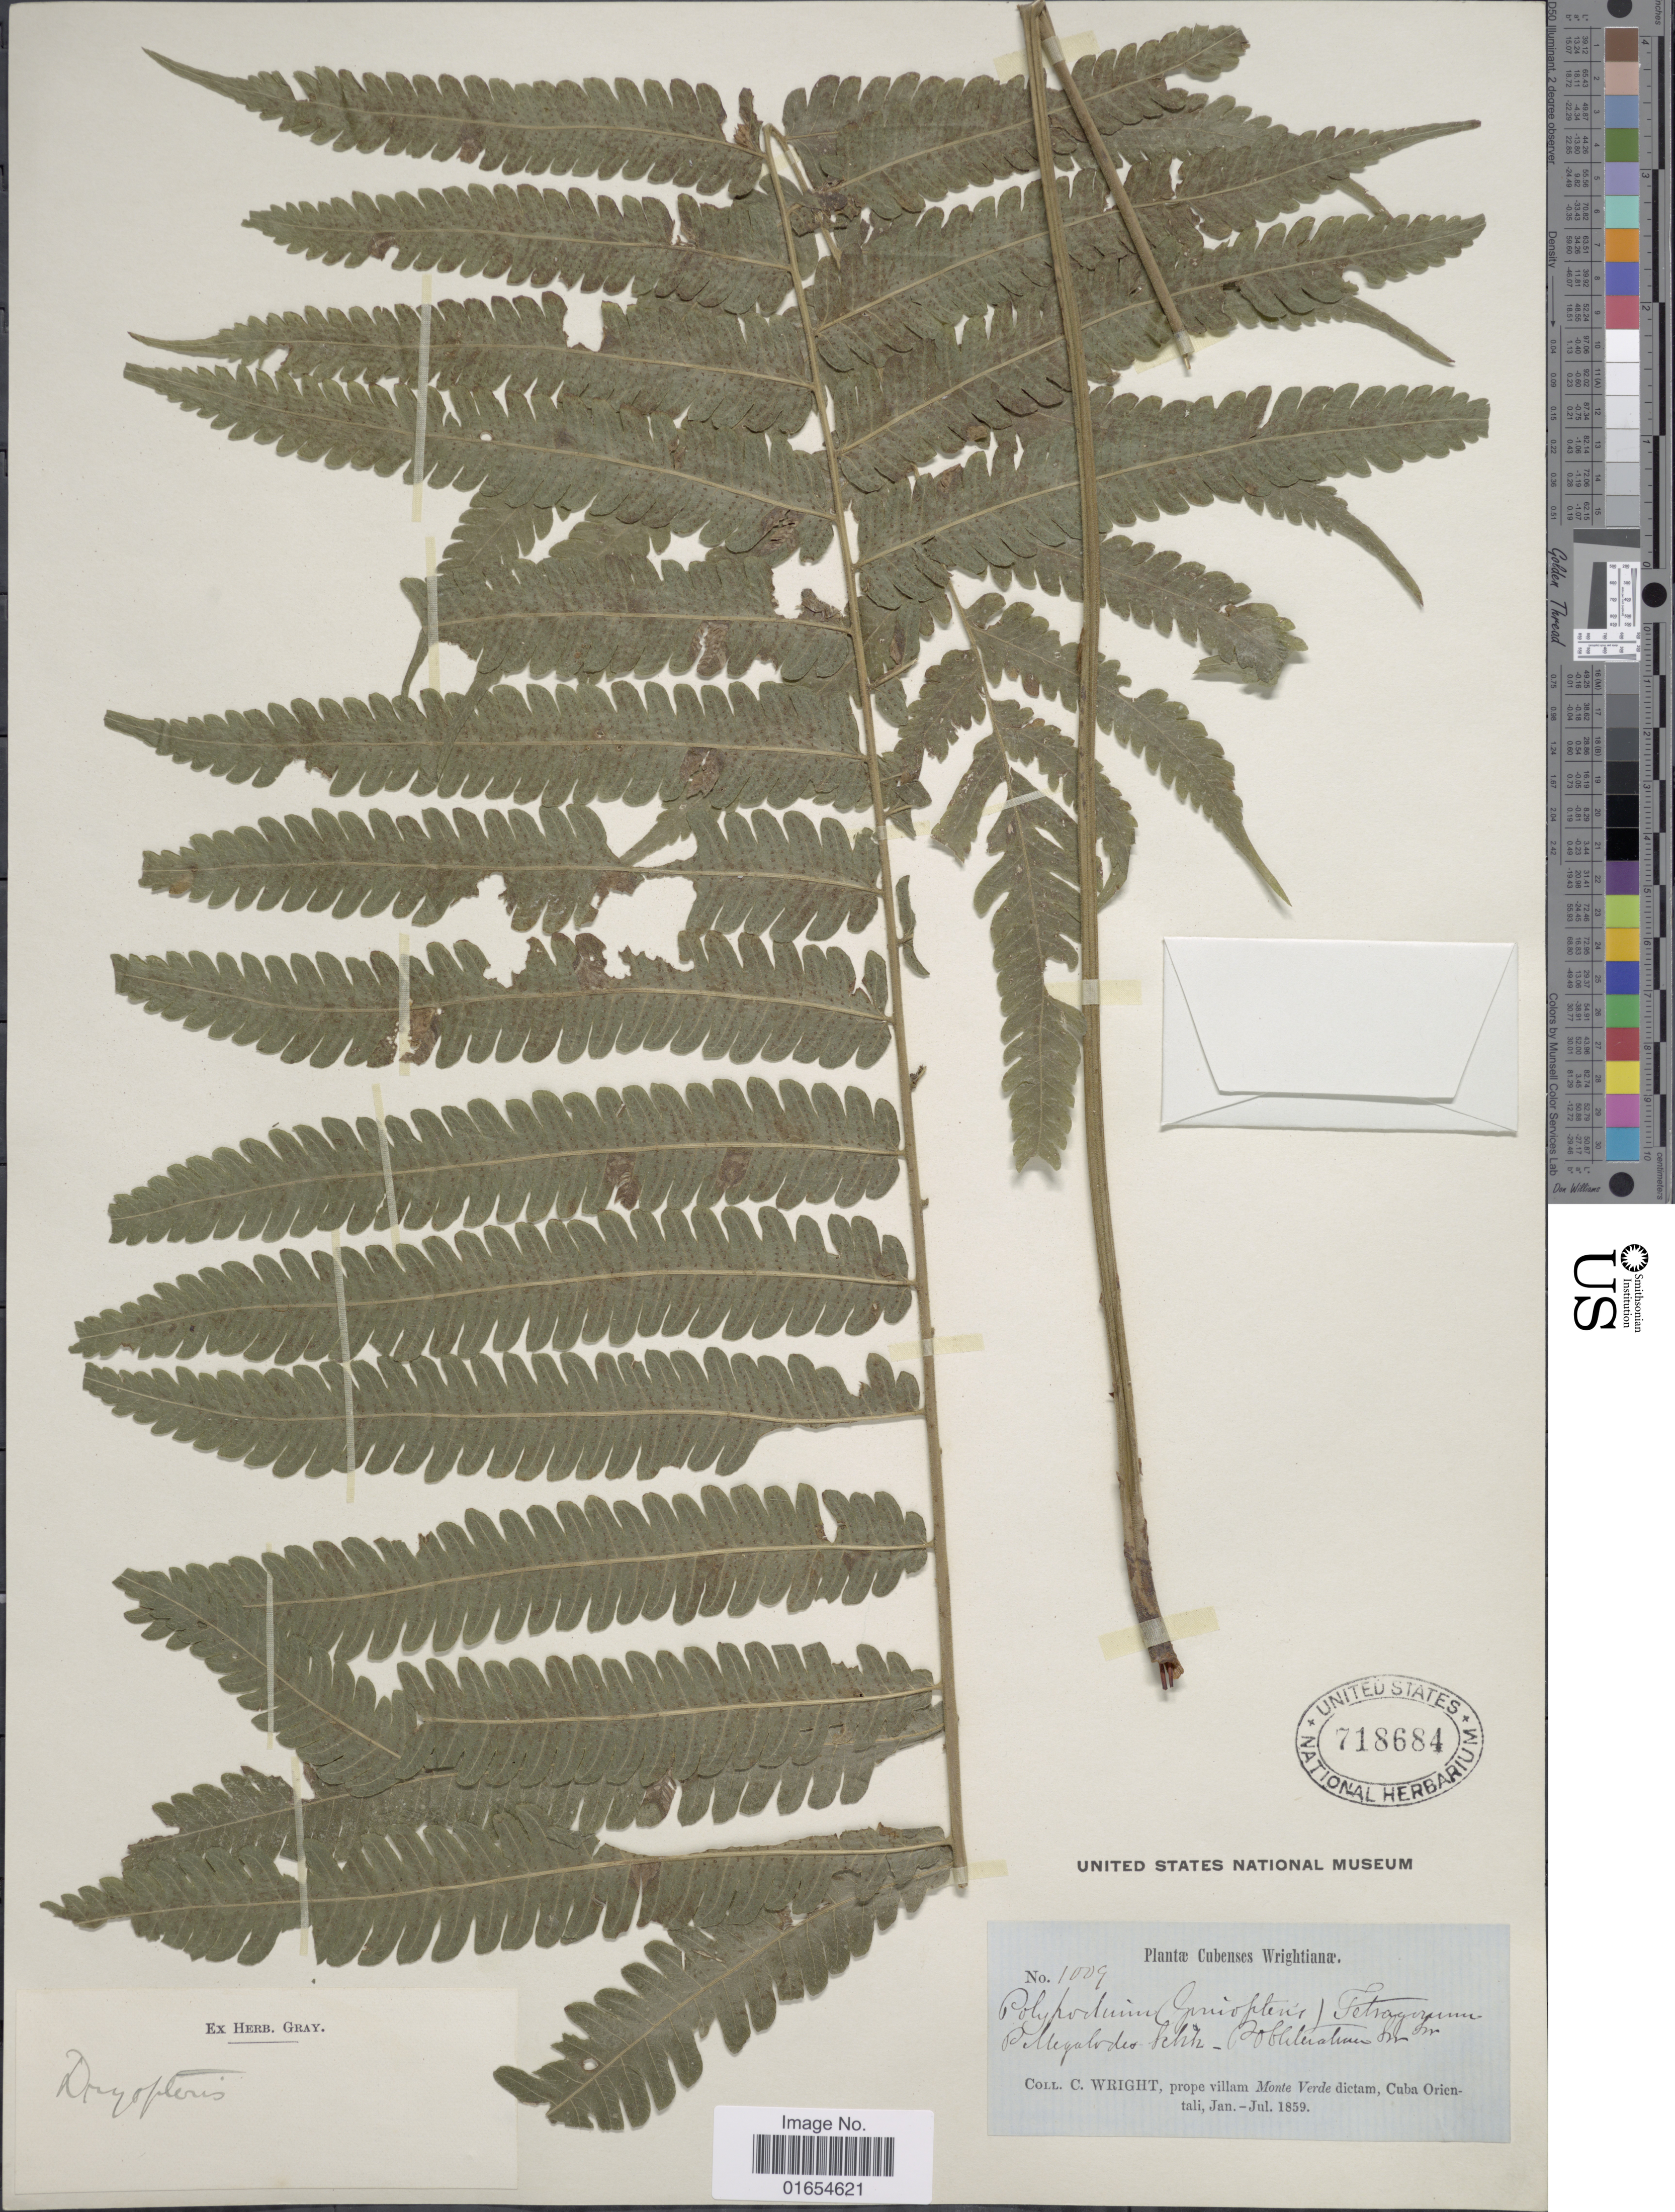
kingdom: Plantae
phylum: Tracheophyta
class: Polypodiopsida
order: Polypodiales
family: Thelypteridaceae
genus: Goniopteris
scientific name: Goniopteris nephrodioides (Klotzsch) comb. nov., ined 2015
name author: (Klotzsch)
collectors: C. Wright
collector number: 1009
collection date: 1859-01/1959-07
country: Cuba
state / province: Oriente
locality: Prope villam Monte Verde dictam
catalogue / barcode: US 718684